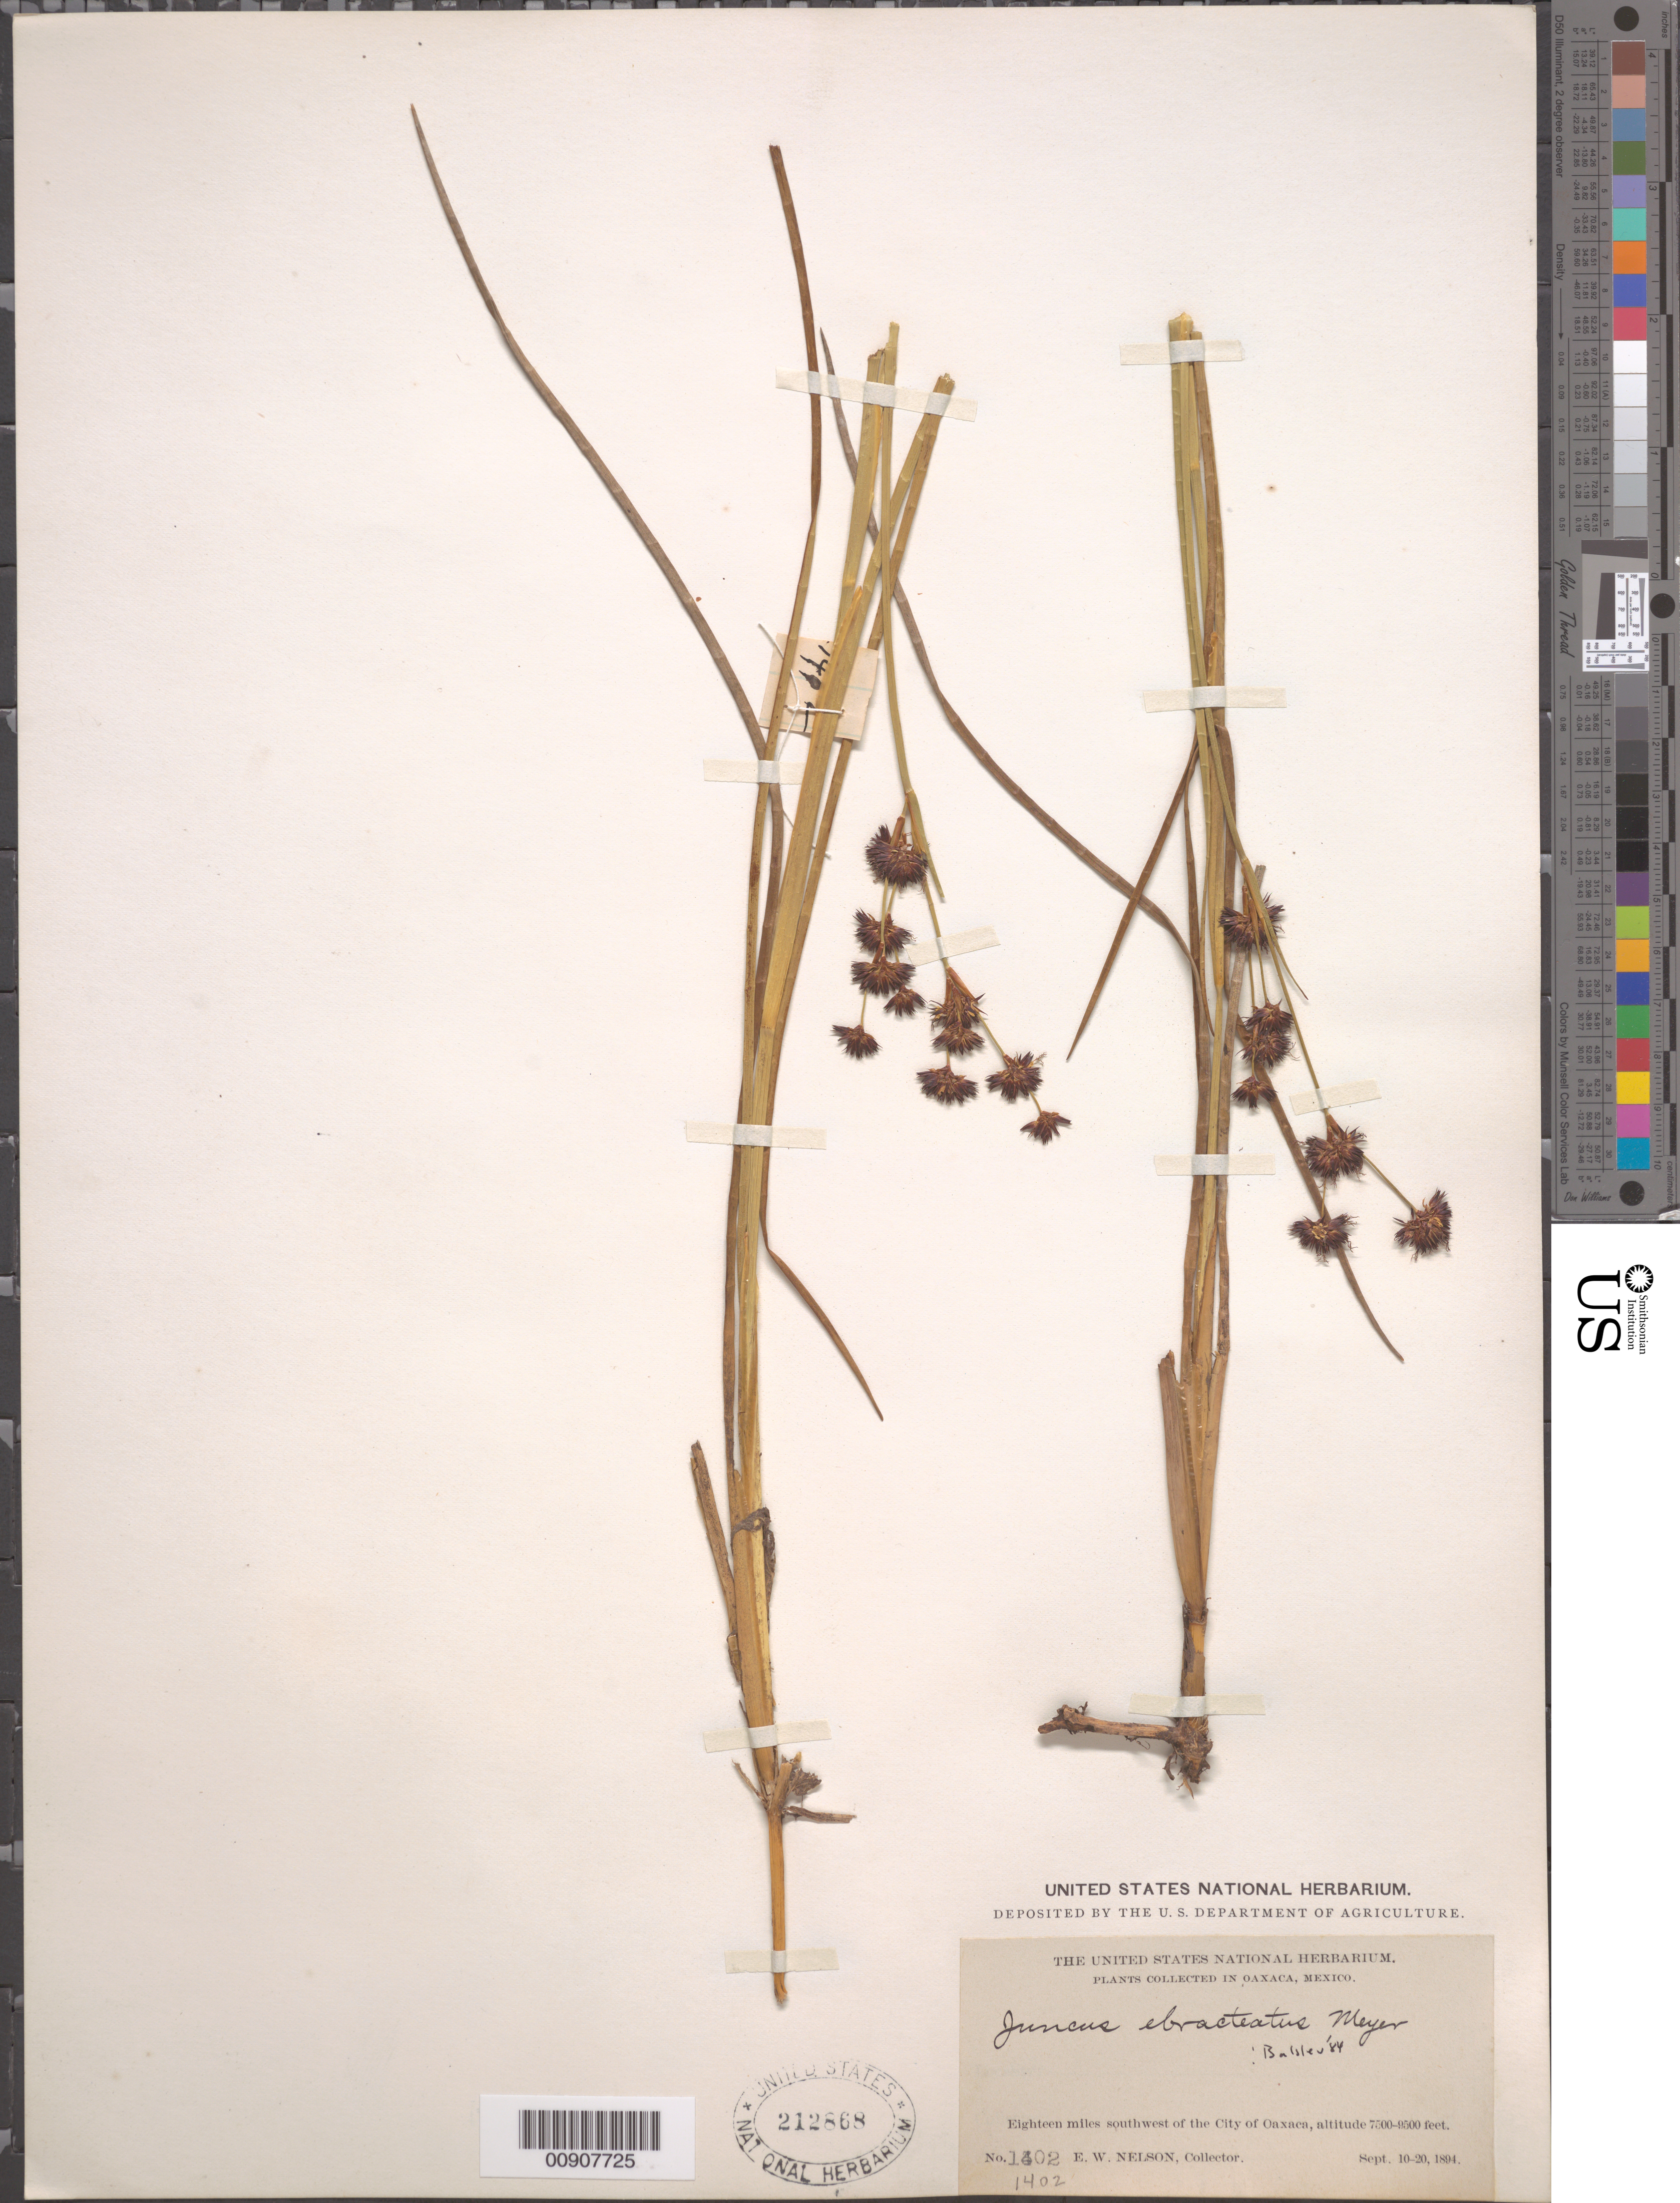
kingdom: Plantae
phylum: Tracheophyta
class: Liliopsida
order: Poales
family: Juncaceae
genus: Juncus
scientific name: Juncus ebracteatus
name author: E. Mey.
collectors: E. W. Nelson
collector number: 1402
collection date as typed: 10 Sep 1894 to 20 Sep 1894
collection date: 1894-09-10/1894-09-20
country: Mexico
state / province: Oaxaca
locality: Eighteen miles southwest of the City of Oaxaca.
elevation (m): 2286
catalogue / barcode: US 212868